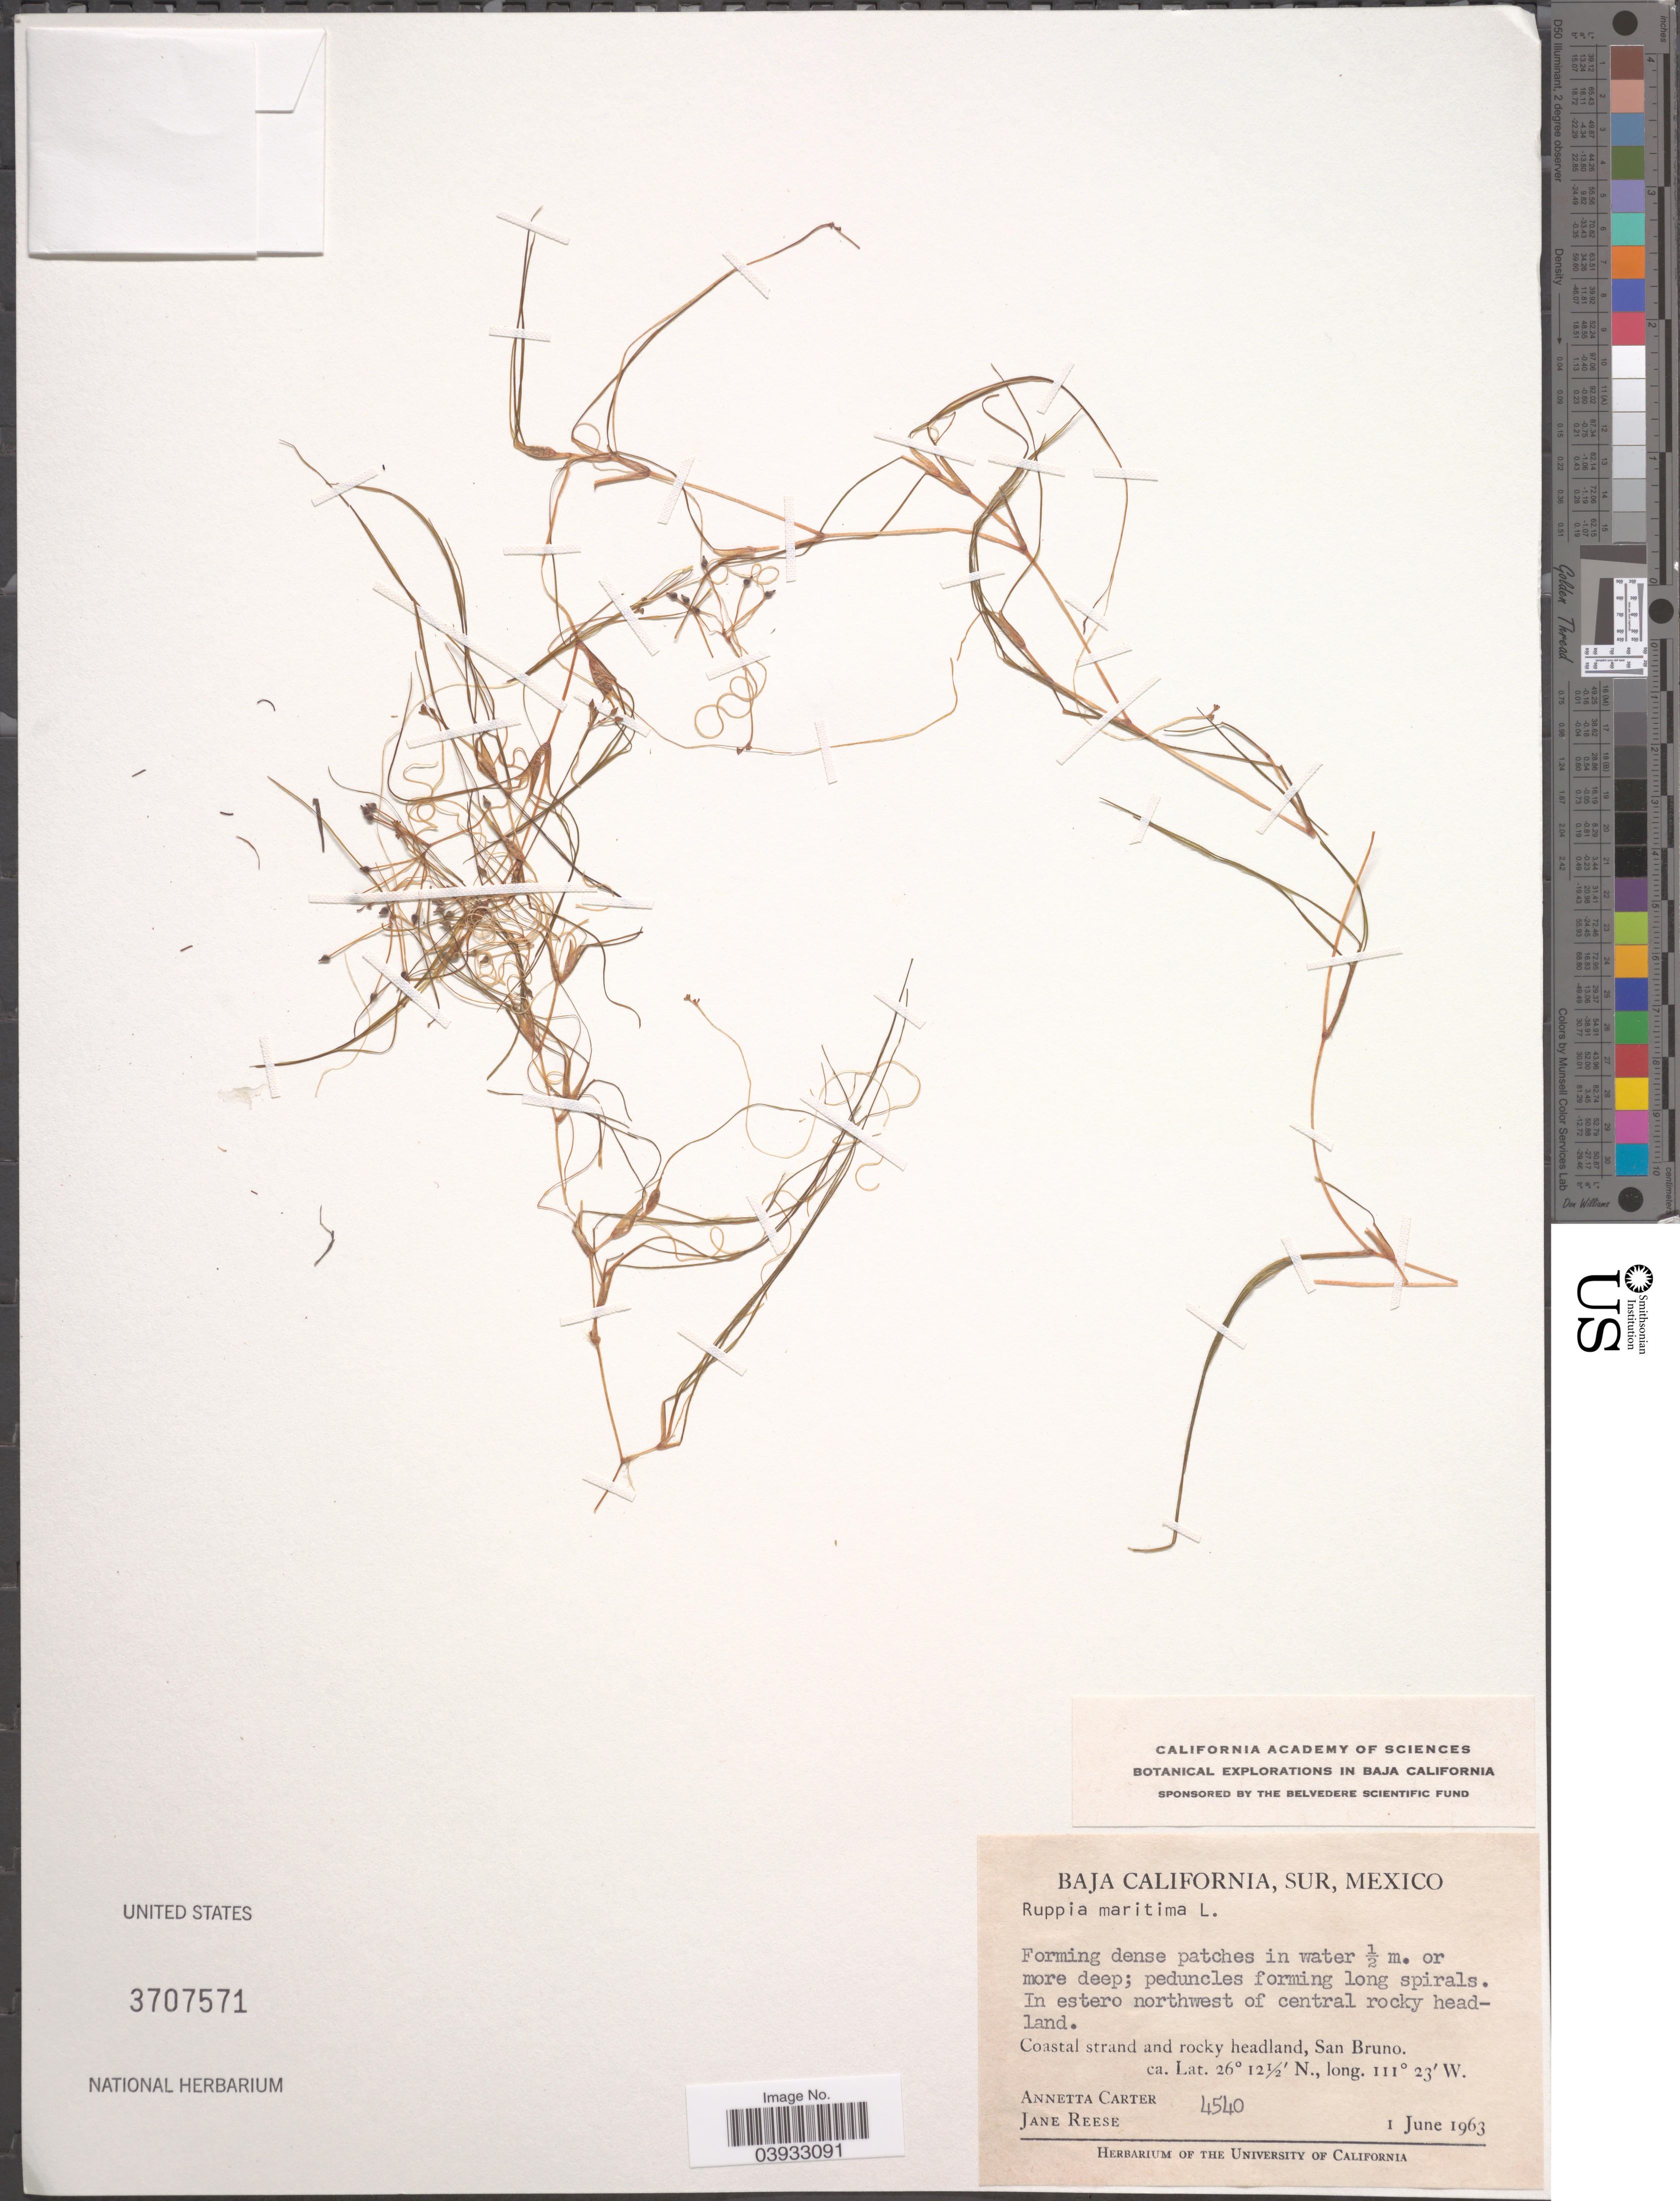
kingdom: Plantae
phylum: Tracheophyta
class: Liliopsida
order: Alismatales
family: Ruppiaceae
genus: Ruppia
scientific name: Ruppia maritima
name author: L.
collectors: A. Carter & J. Reese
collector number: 4540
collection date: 1963-06-01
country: Mexico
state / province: Baja California Sur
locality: In estero northwest of central rocky headland. Coastal strand and rocky headland, San Bruno.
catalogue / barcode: US 3707571